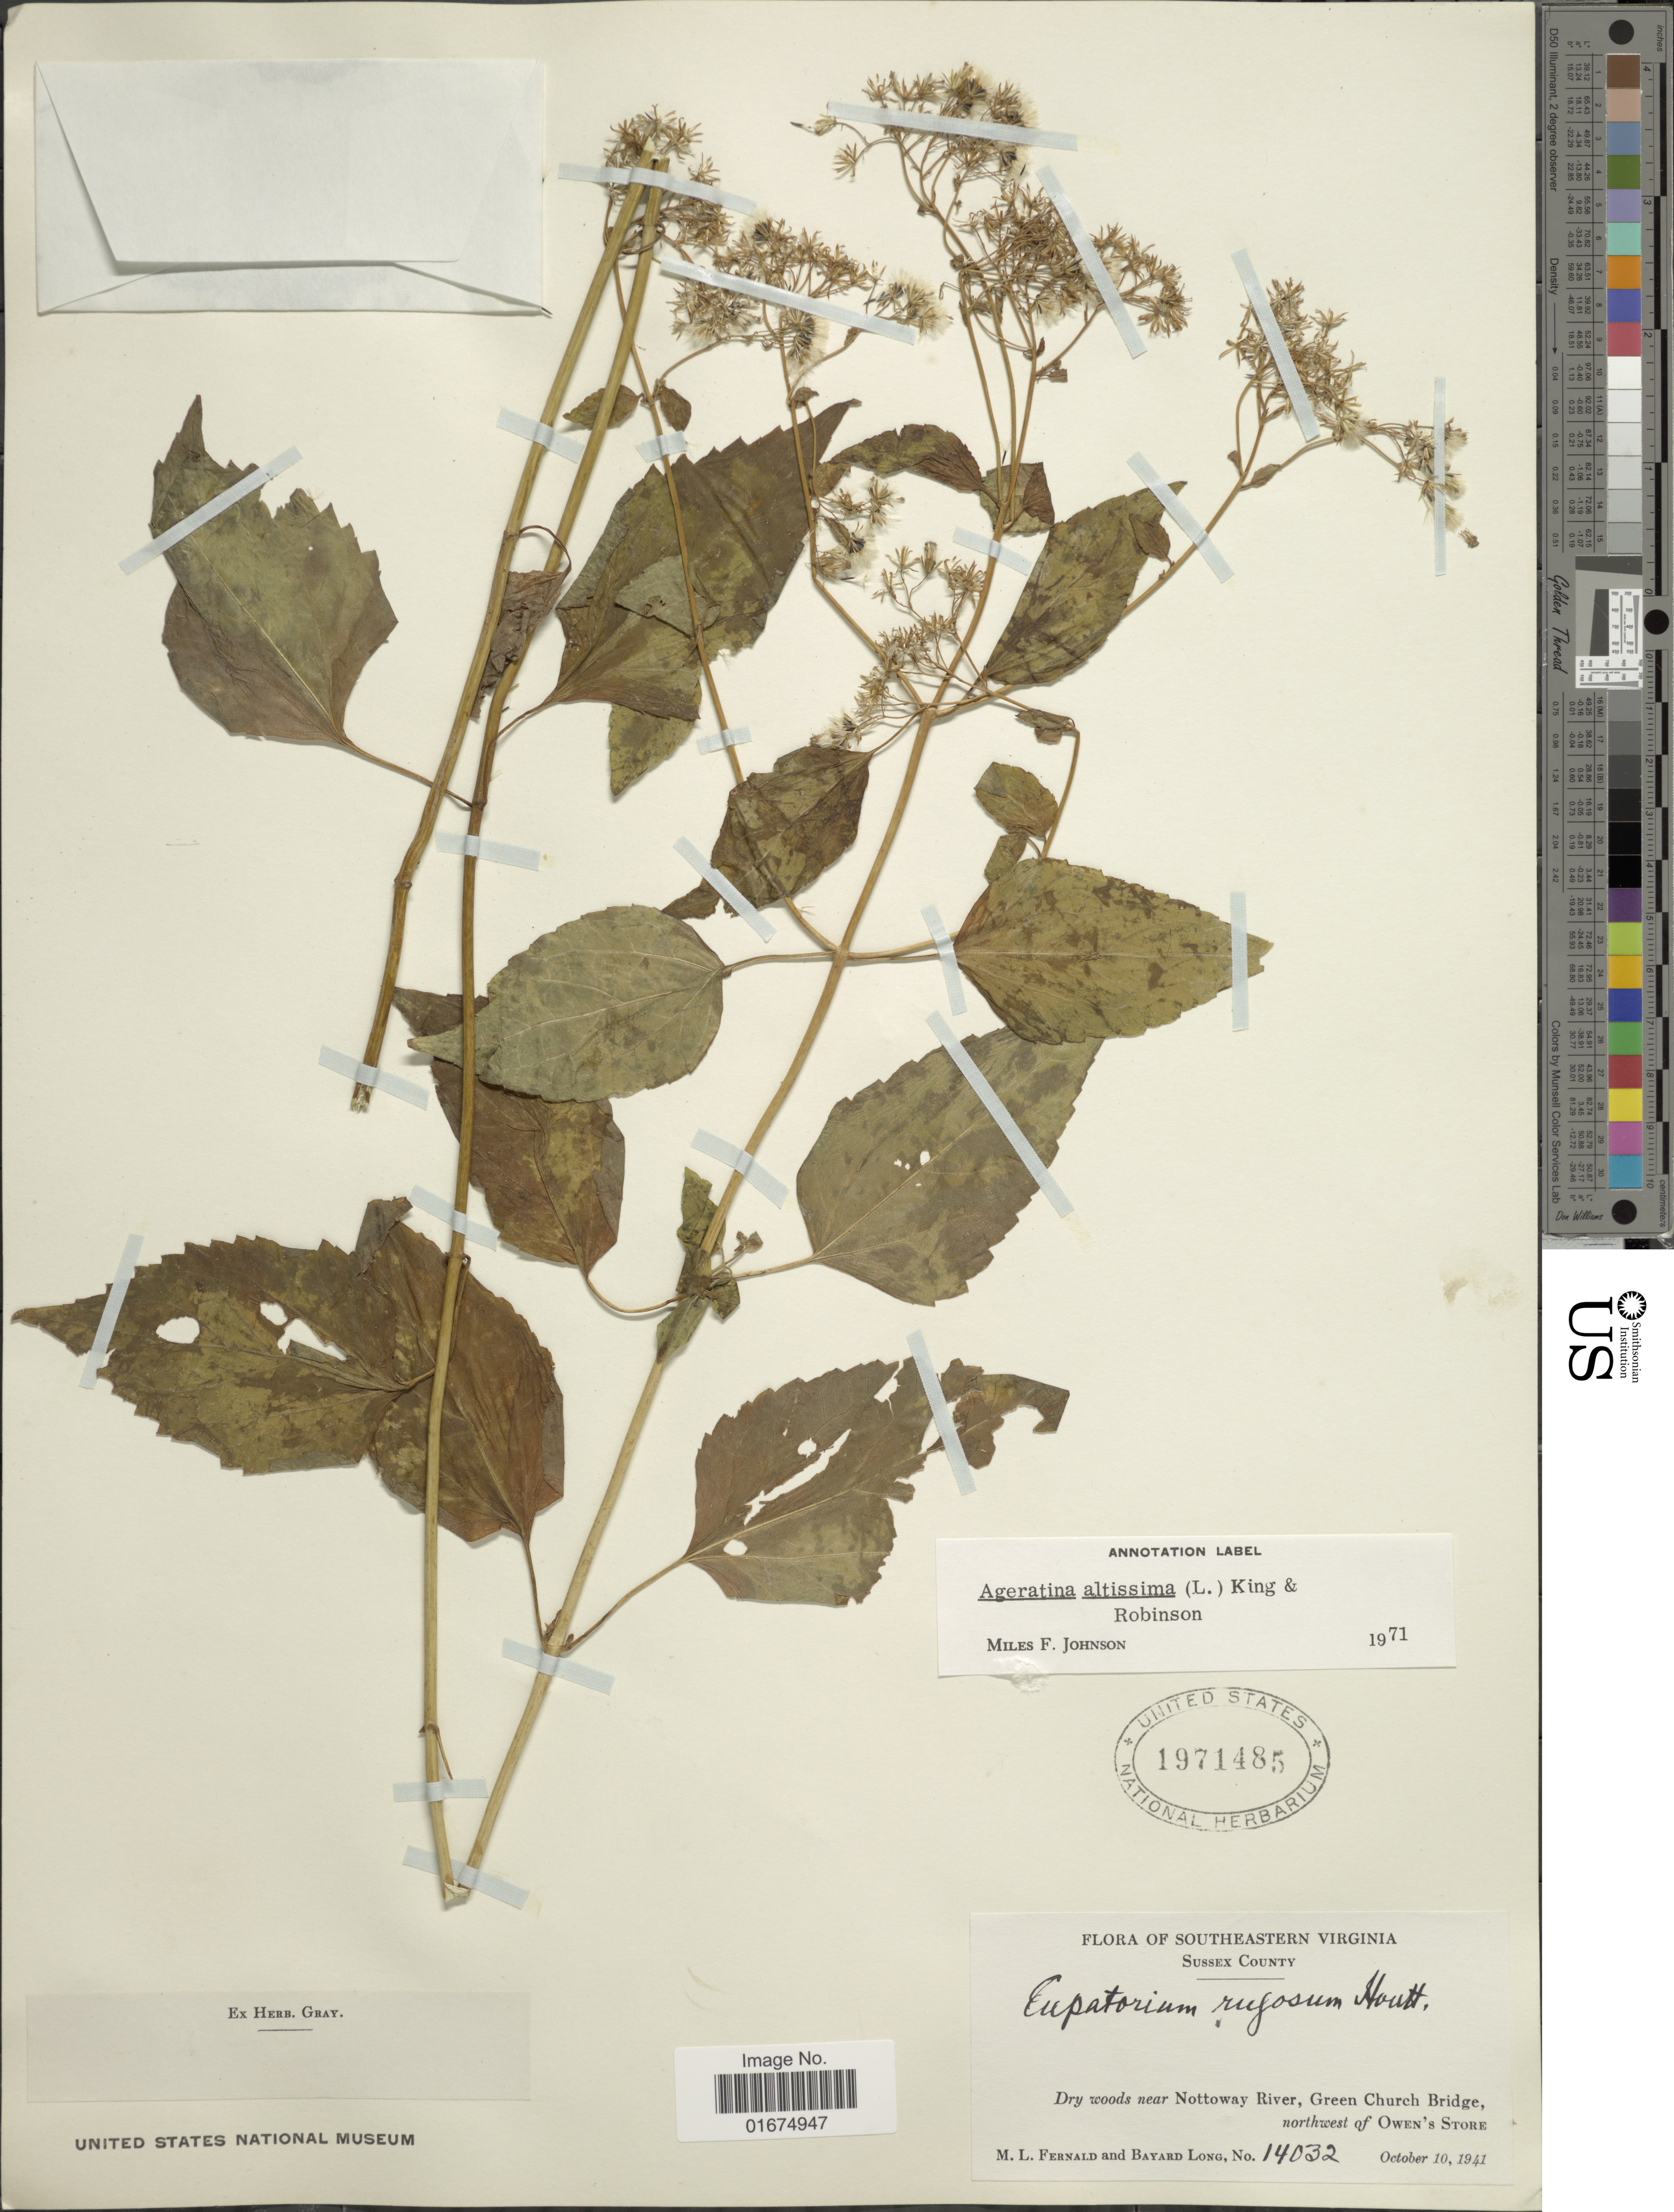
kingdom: Plantae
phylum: Tracheophyta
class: Magnoliopsida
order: Asterales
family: Asteraceae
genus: Ageratina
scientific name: Ageratina altissima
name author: (L.) R.M. King & H. Rob.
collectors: M. L. Fernald & B. Long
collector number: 14032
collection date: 1941-10-10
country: United States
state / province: Virginia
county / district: Sussex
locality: Southeastern Virginia, Sussex County, Dry woods near Nottoway River, Green Church Bridge, Northwest of Owen's Store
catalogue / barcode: US 1971485